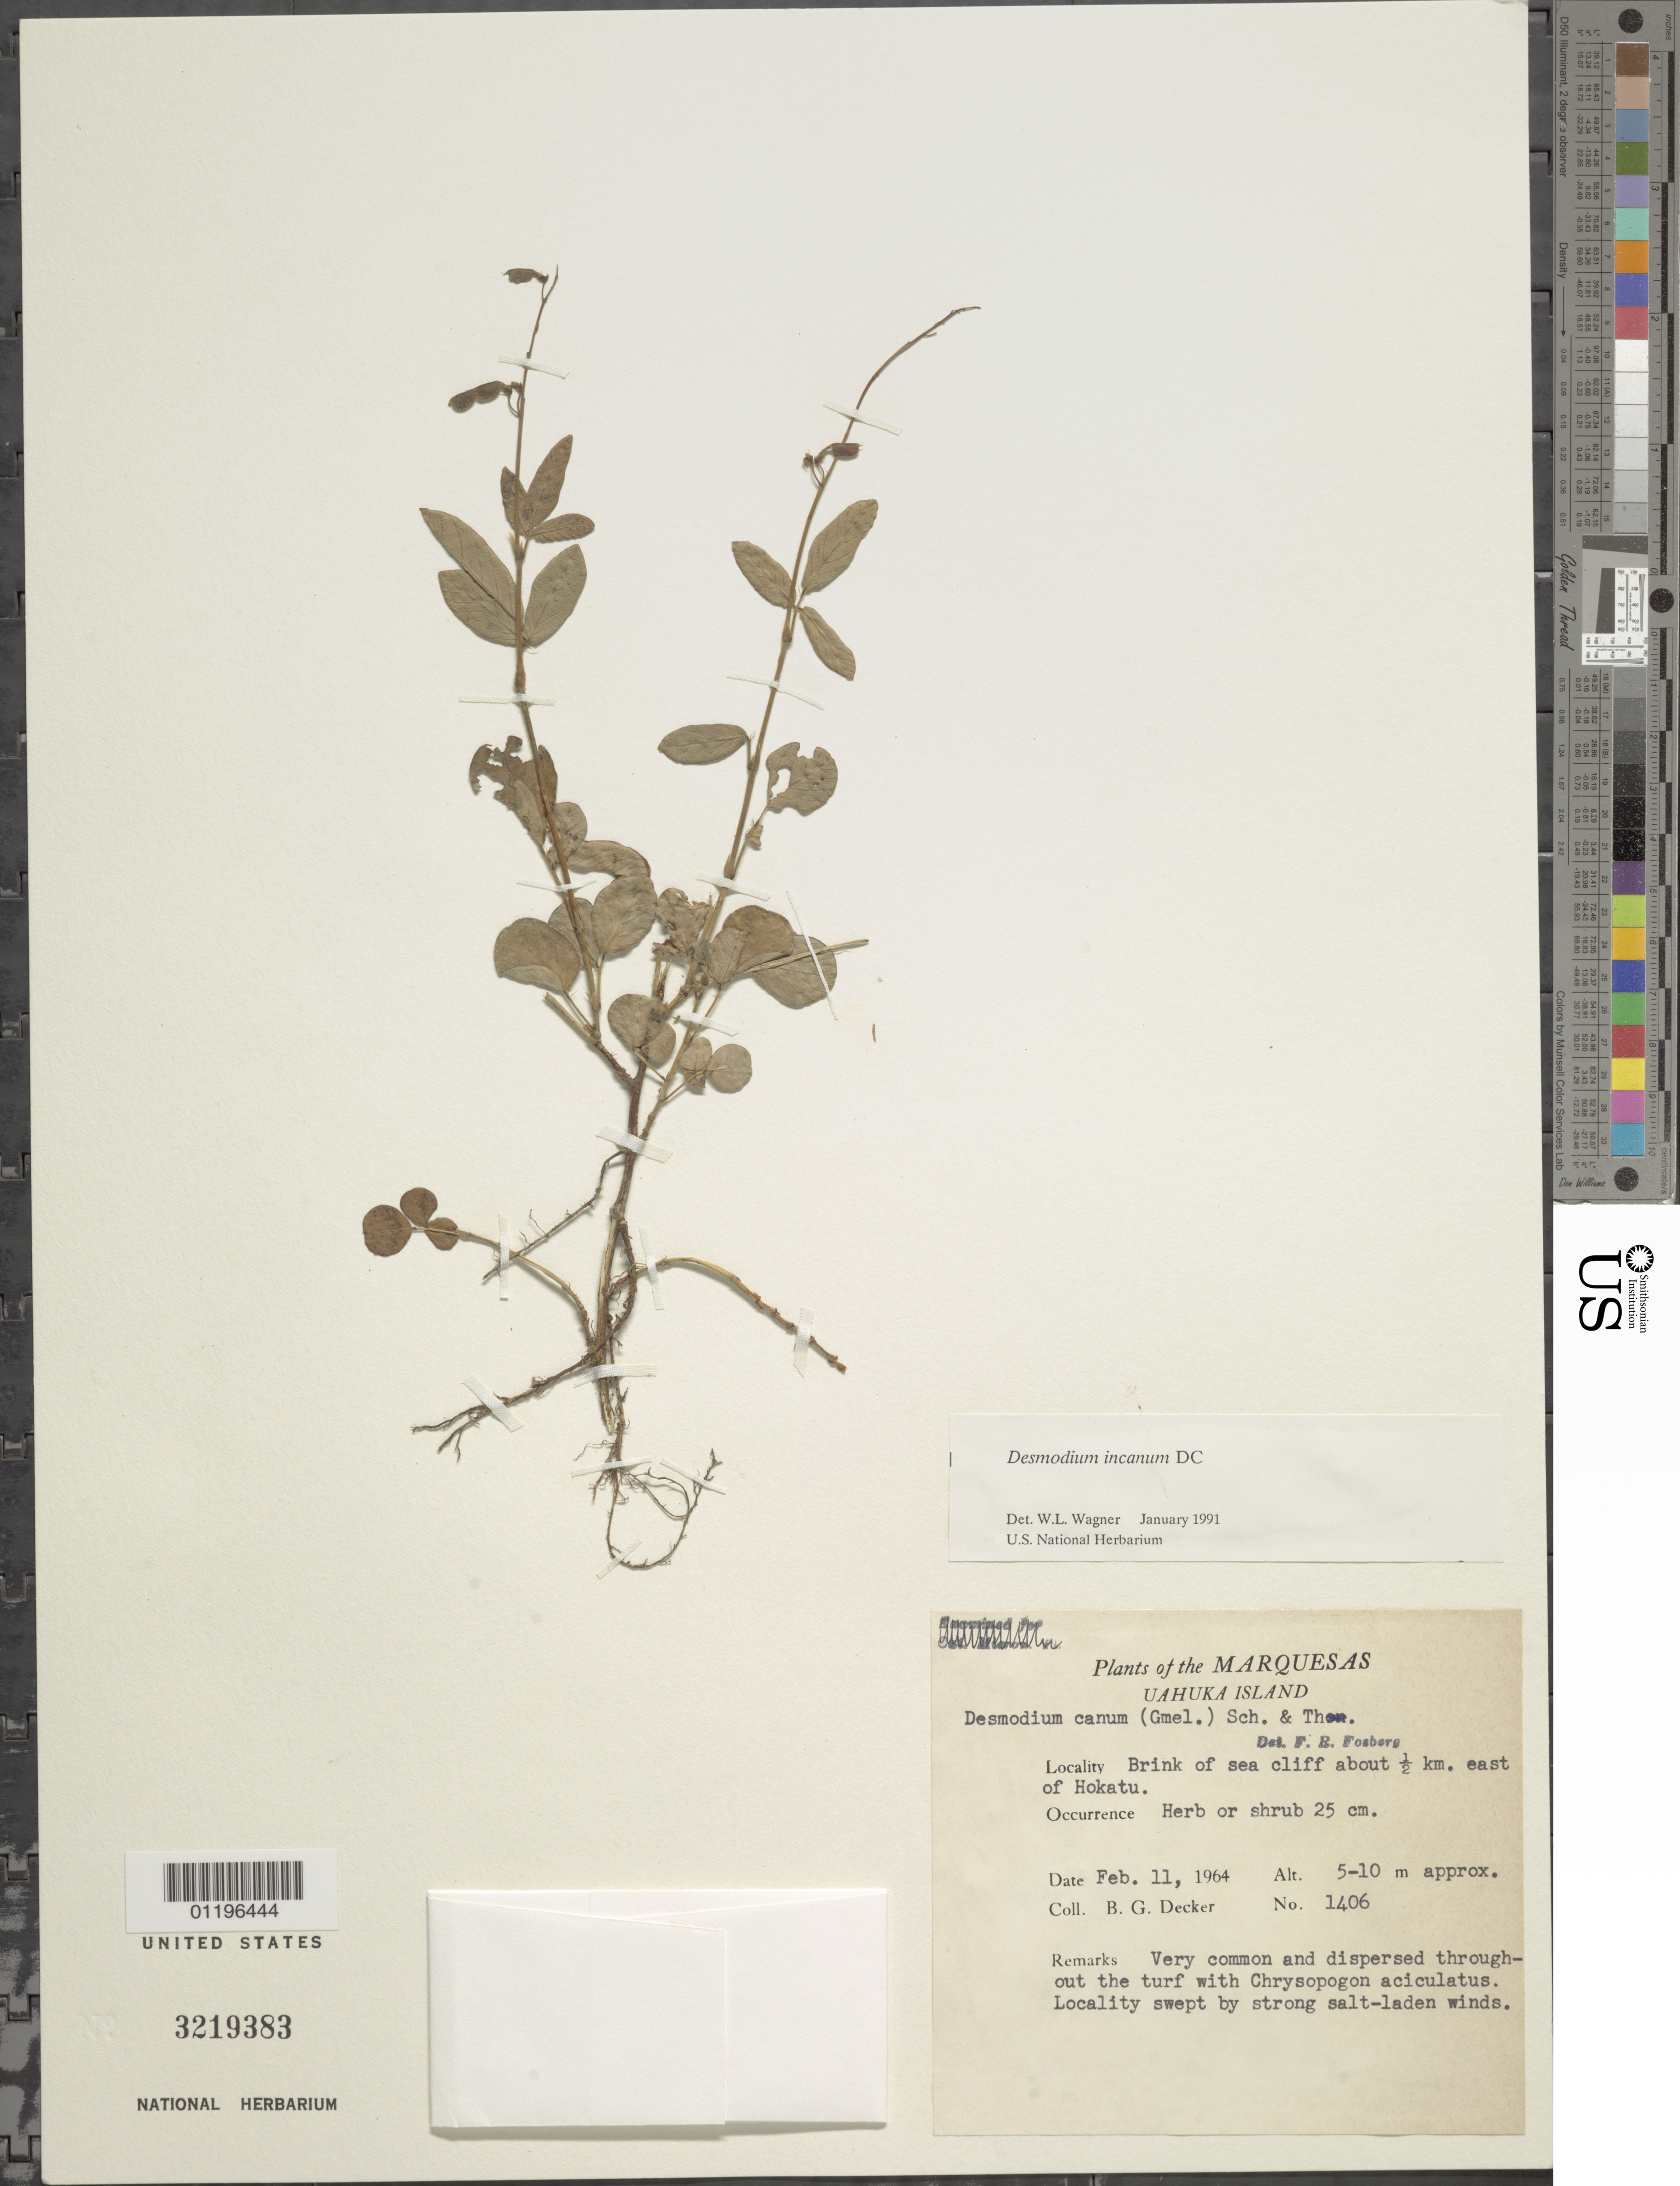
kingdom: Plantae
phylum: Tracheophyta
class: Magnoliopsida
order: Fabales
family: Fabaceae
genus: Desmodium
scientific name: Desmodium incanum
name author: (Sw.) DC.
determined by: Wagner, W. L., (BOT), Smithsonian Institution - National Museum of Natural History (UNITED STATES)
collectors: B. G. Decker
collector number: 1406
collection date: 1964-02-11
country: French Polynesia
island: Ua Huka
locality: brink of sea cliff about 0.5 km E of Hokatu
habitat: Very common and dispersed throughout the turf with Chrysopogon aciculatus. Locality swept by strong salt-laden winds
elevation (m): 5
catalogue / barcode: US 3219383